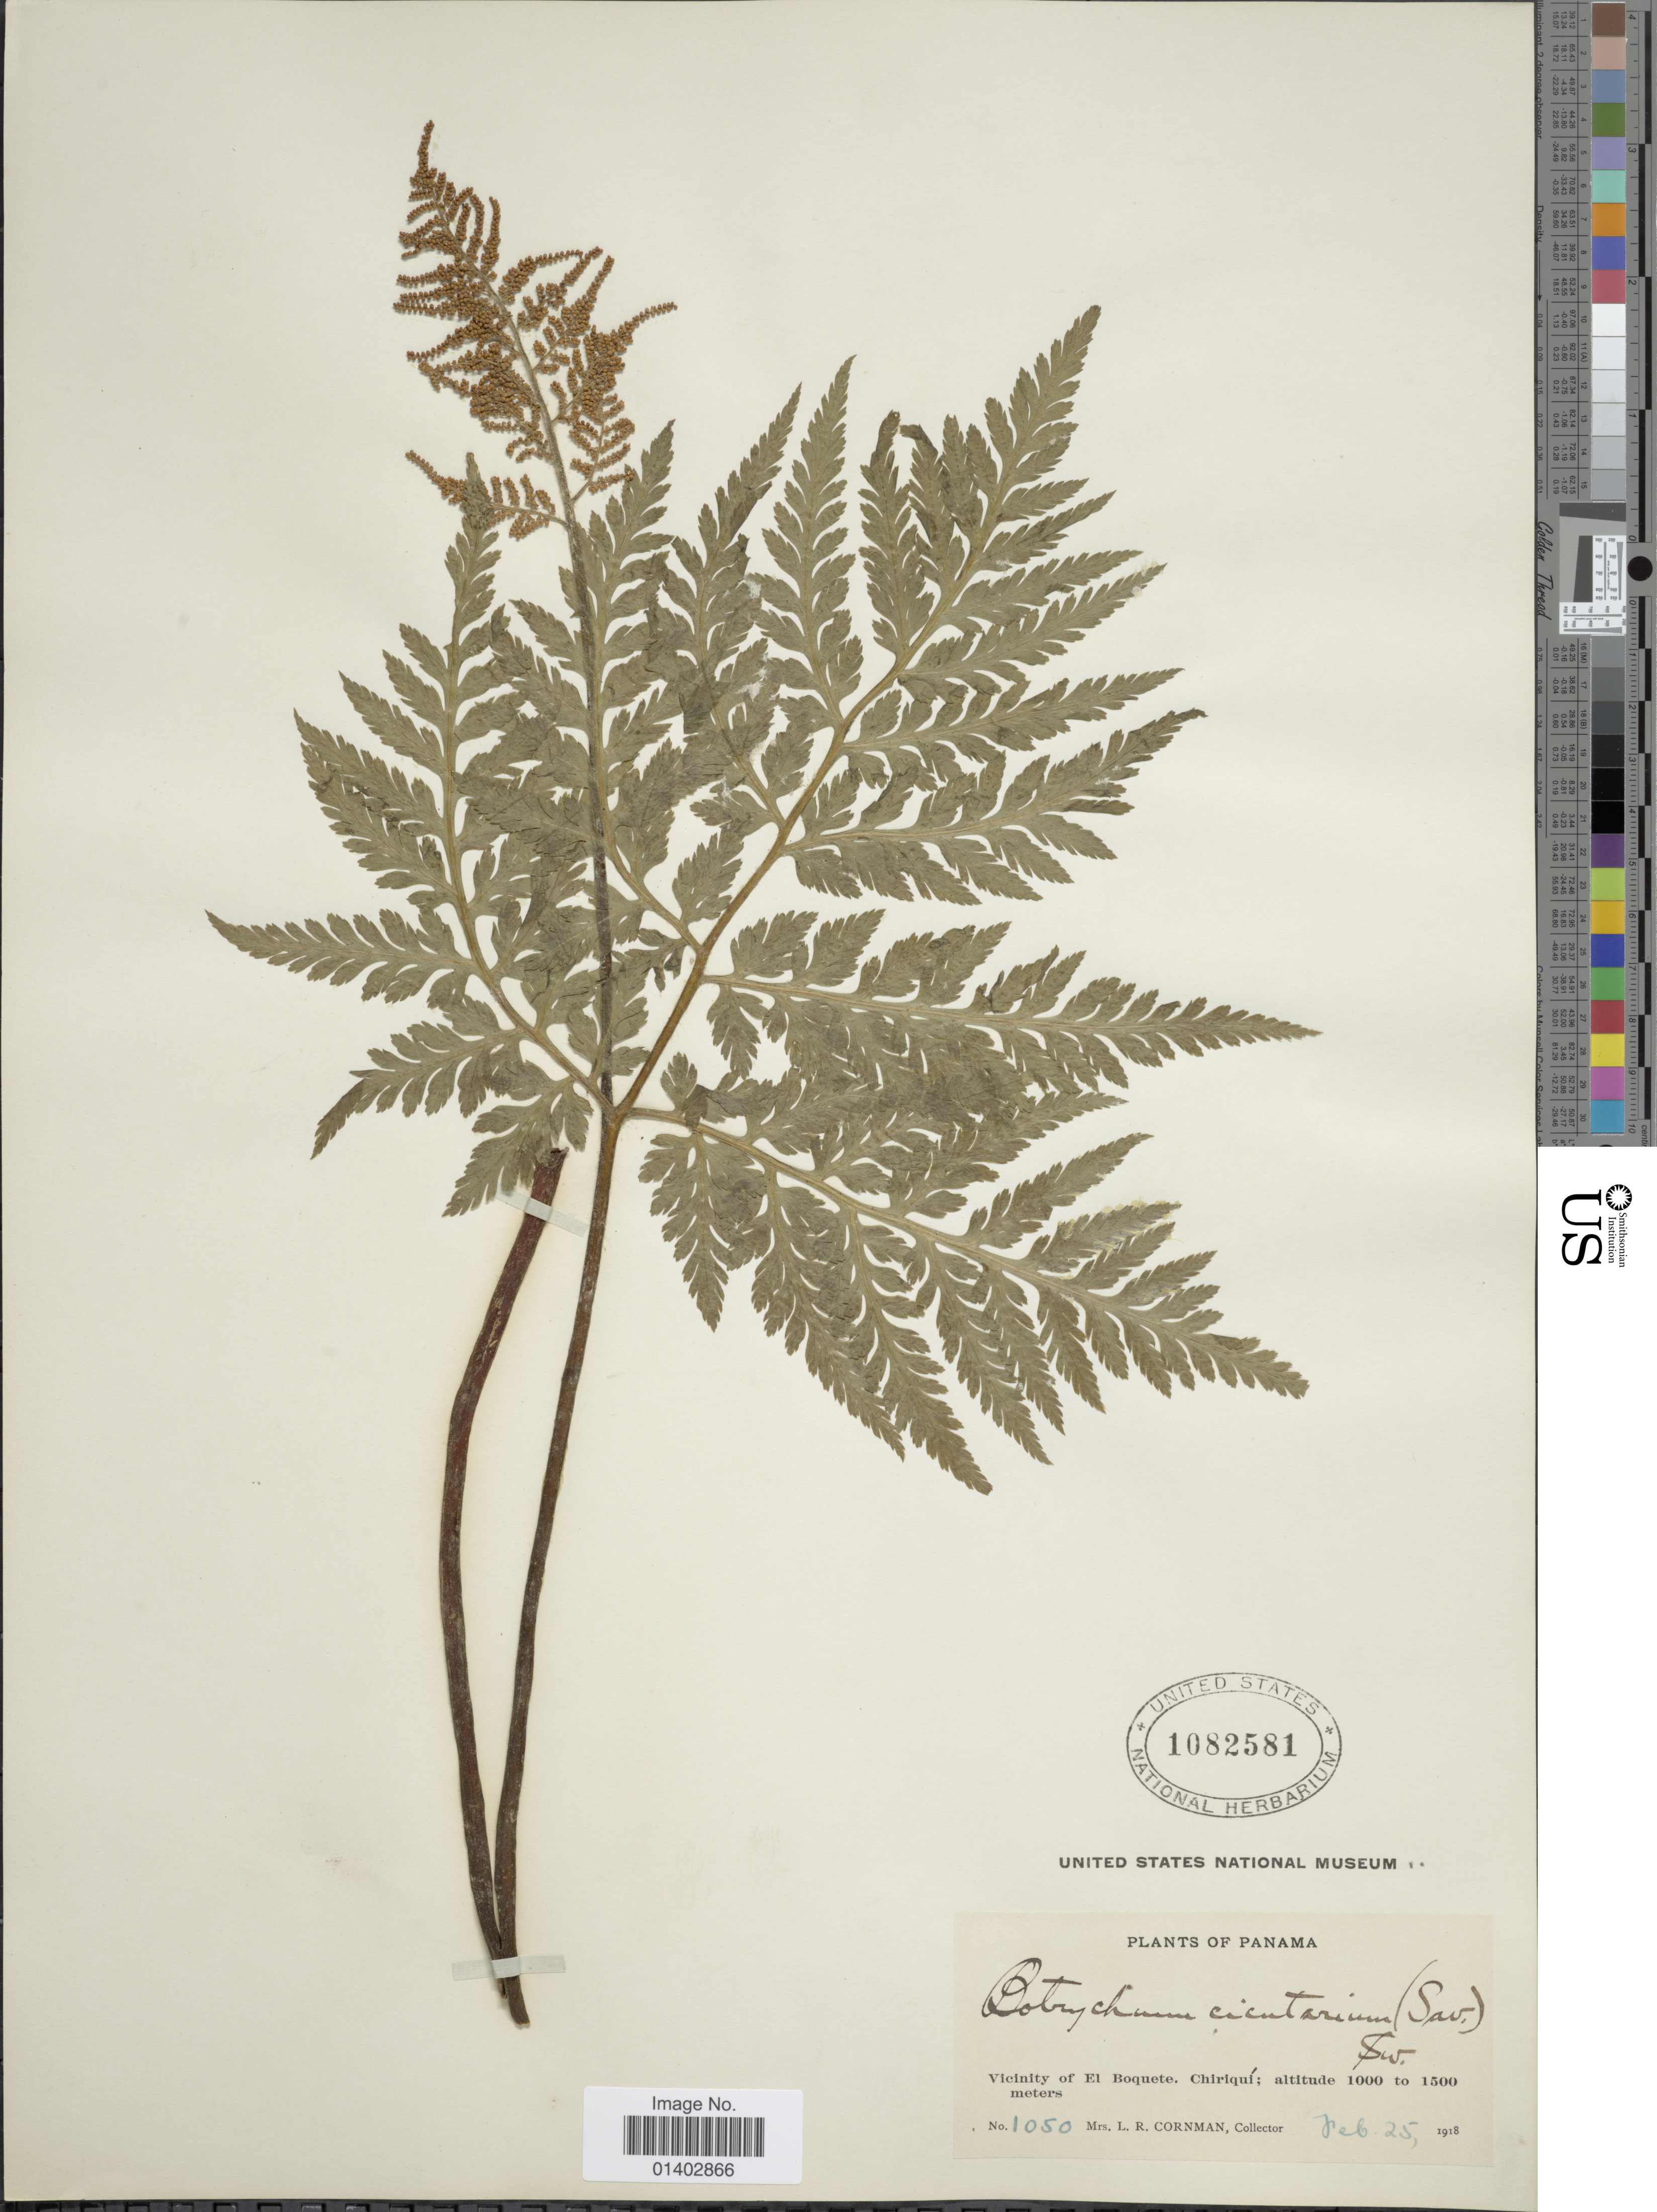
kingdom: Plantae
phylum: Tracheophyta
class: Polypodiopsida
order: Ophioglossales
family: Ophioglossaceae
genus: Botrychium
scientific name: Botrychium virginianum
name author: (L.) Sw.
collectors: L. Cornman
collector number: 1050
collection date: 1918-02-25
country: Panama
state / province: Chiriqui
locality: Vicinity of El Boquete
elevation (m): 1000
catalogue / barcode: US 1082581